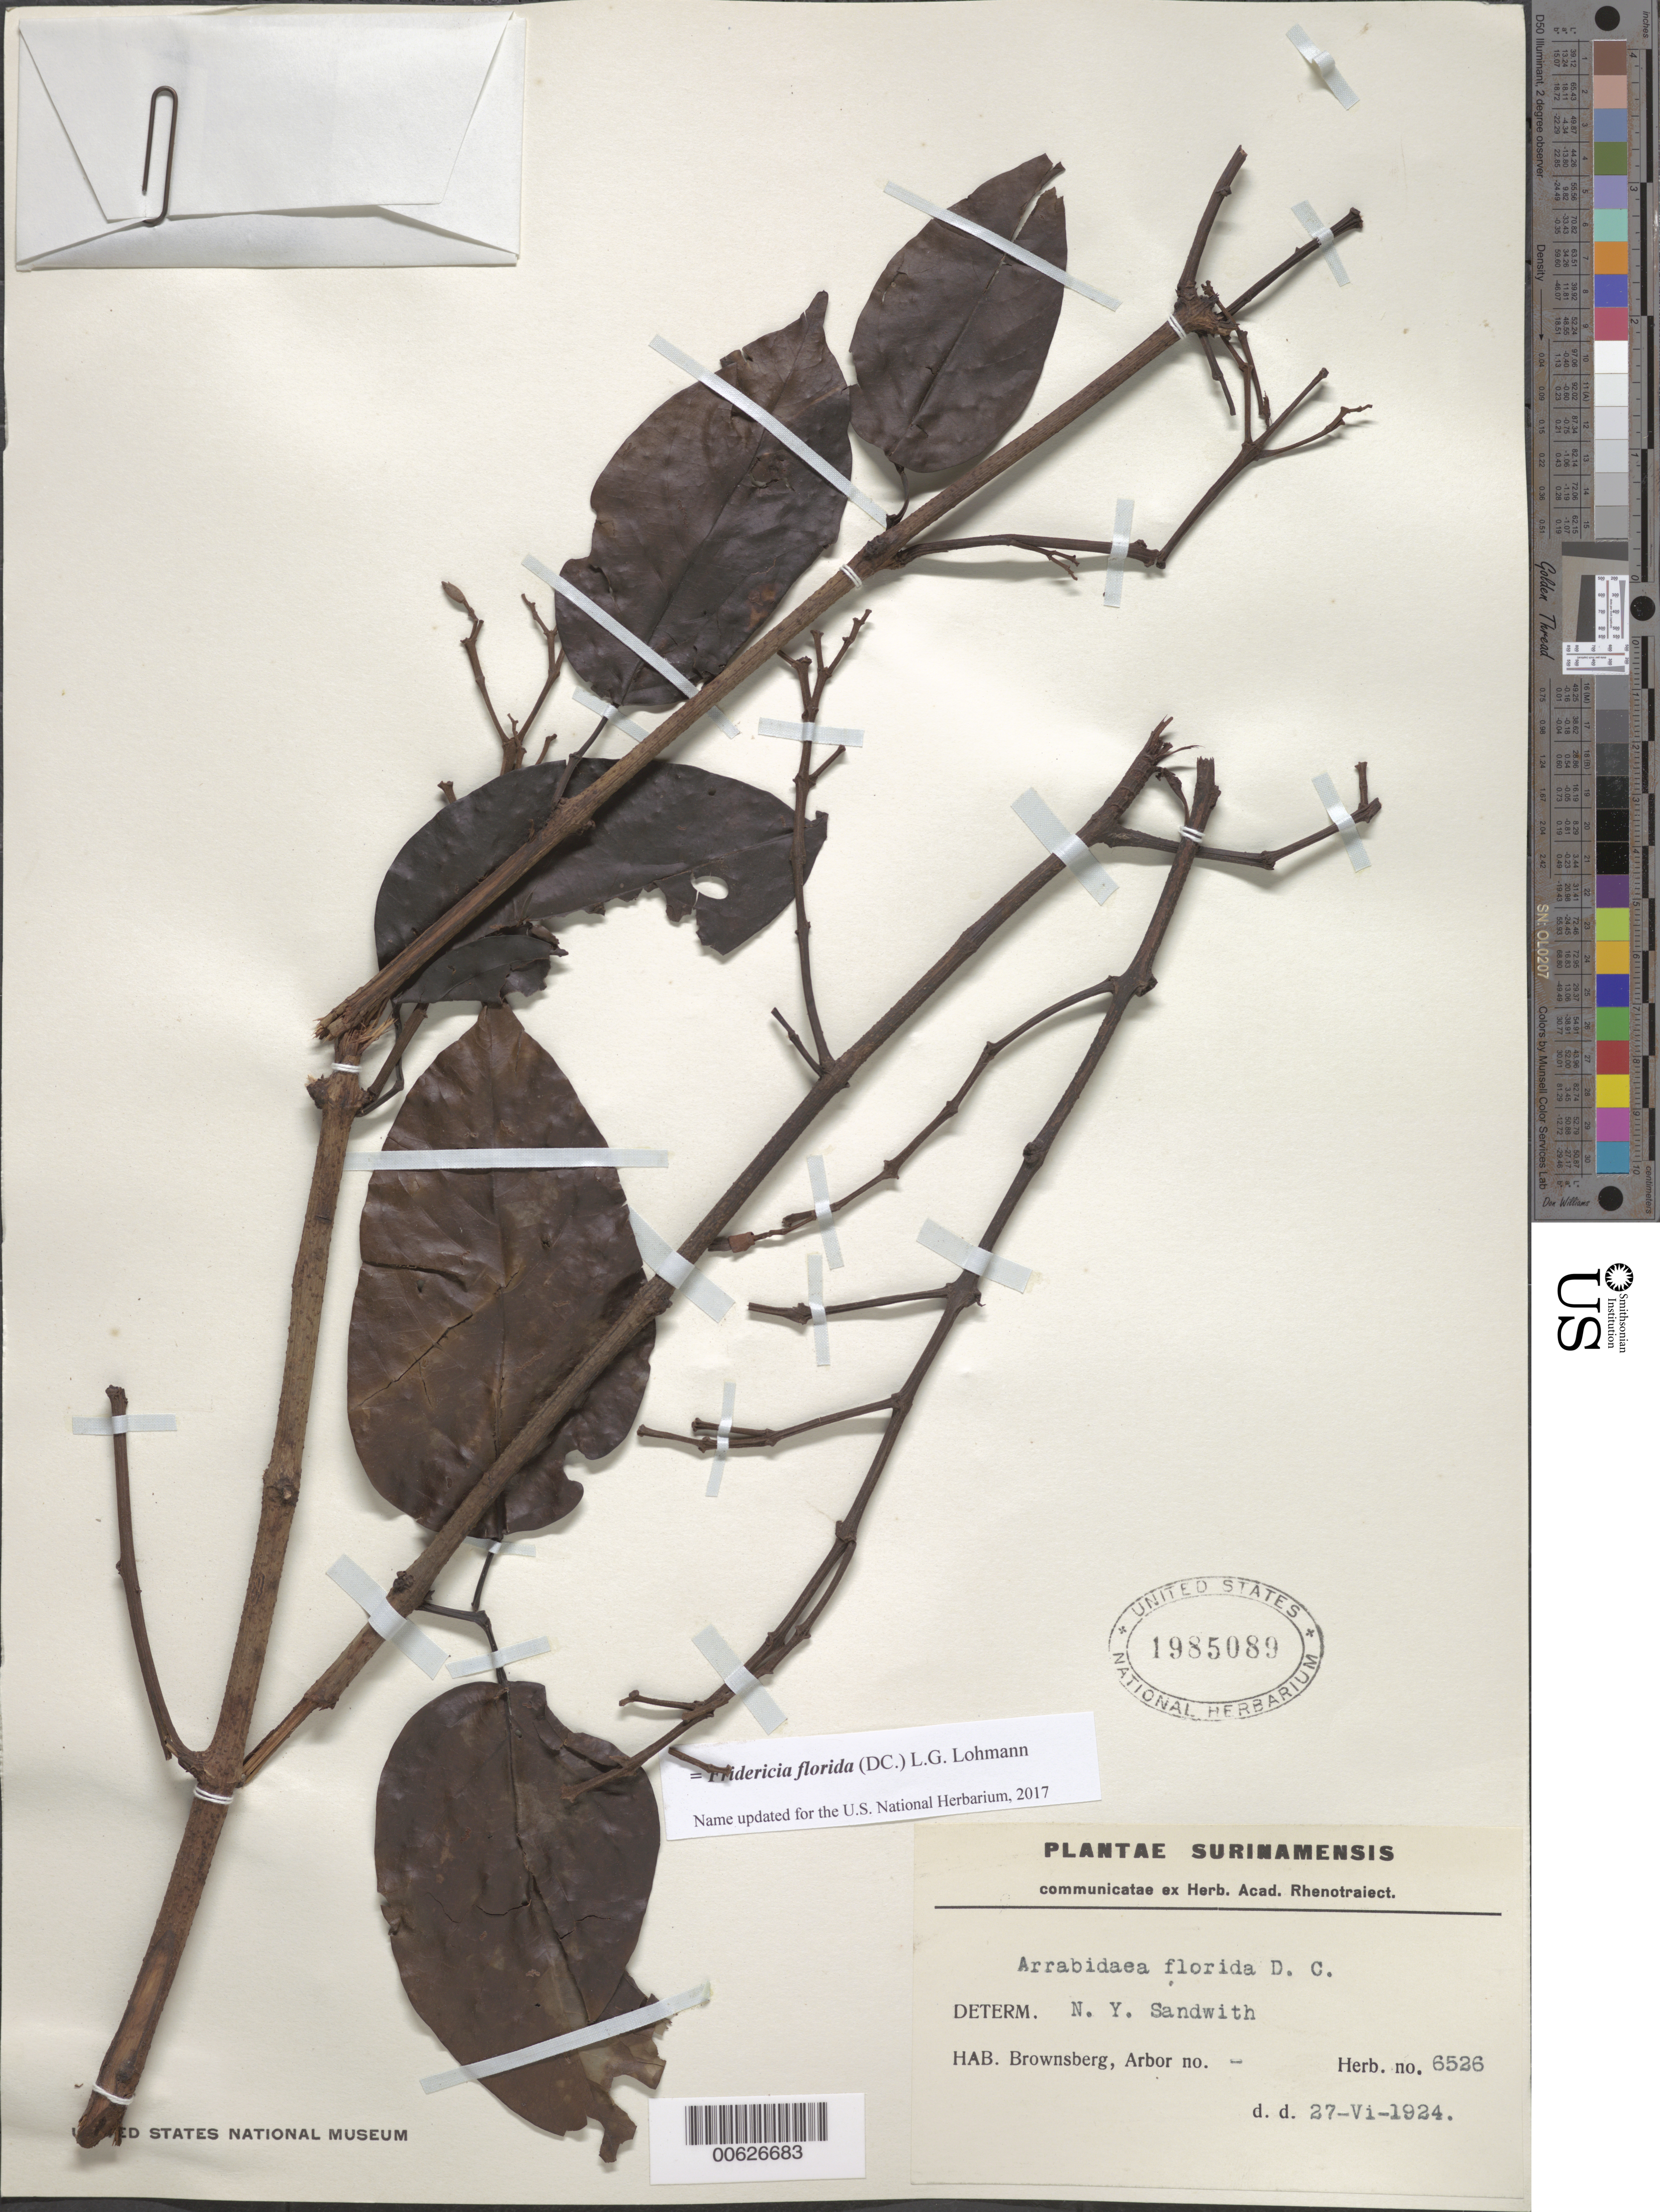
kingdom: Plantae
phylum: Tracheophyta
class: Magnoliopsida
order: Lamiales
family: Bignoniaceae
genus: Arrabidaea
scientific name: Arrabidaea florida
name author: DC.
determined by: Sandwith, N. Y.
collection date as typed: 27-Jun-24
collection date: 1924-06-27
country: Suriname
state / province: Brokopondo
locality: Brownsberg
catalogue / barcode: US 1985089